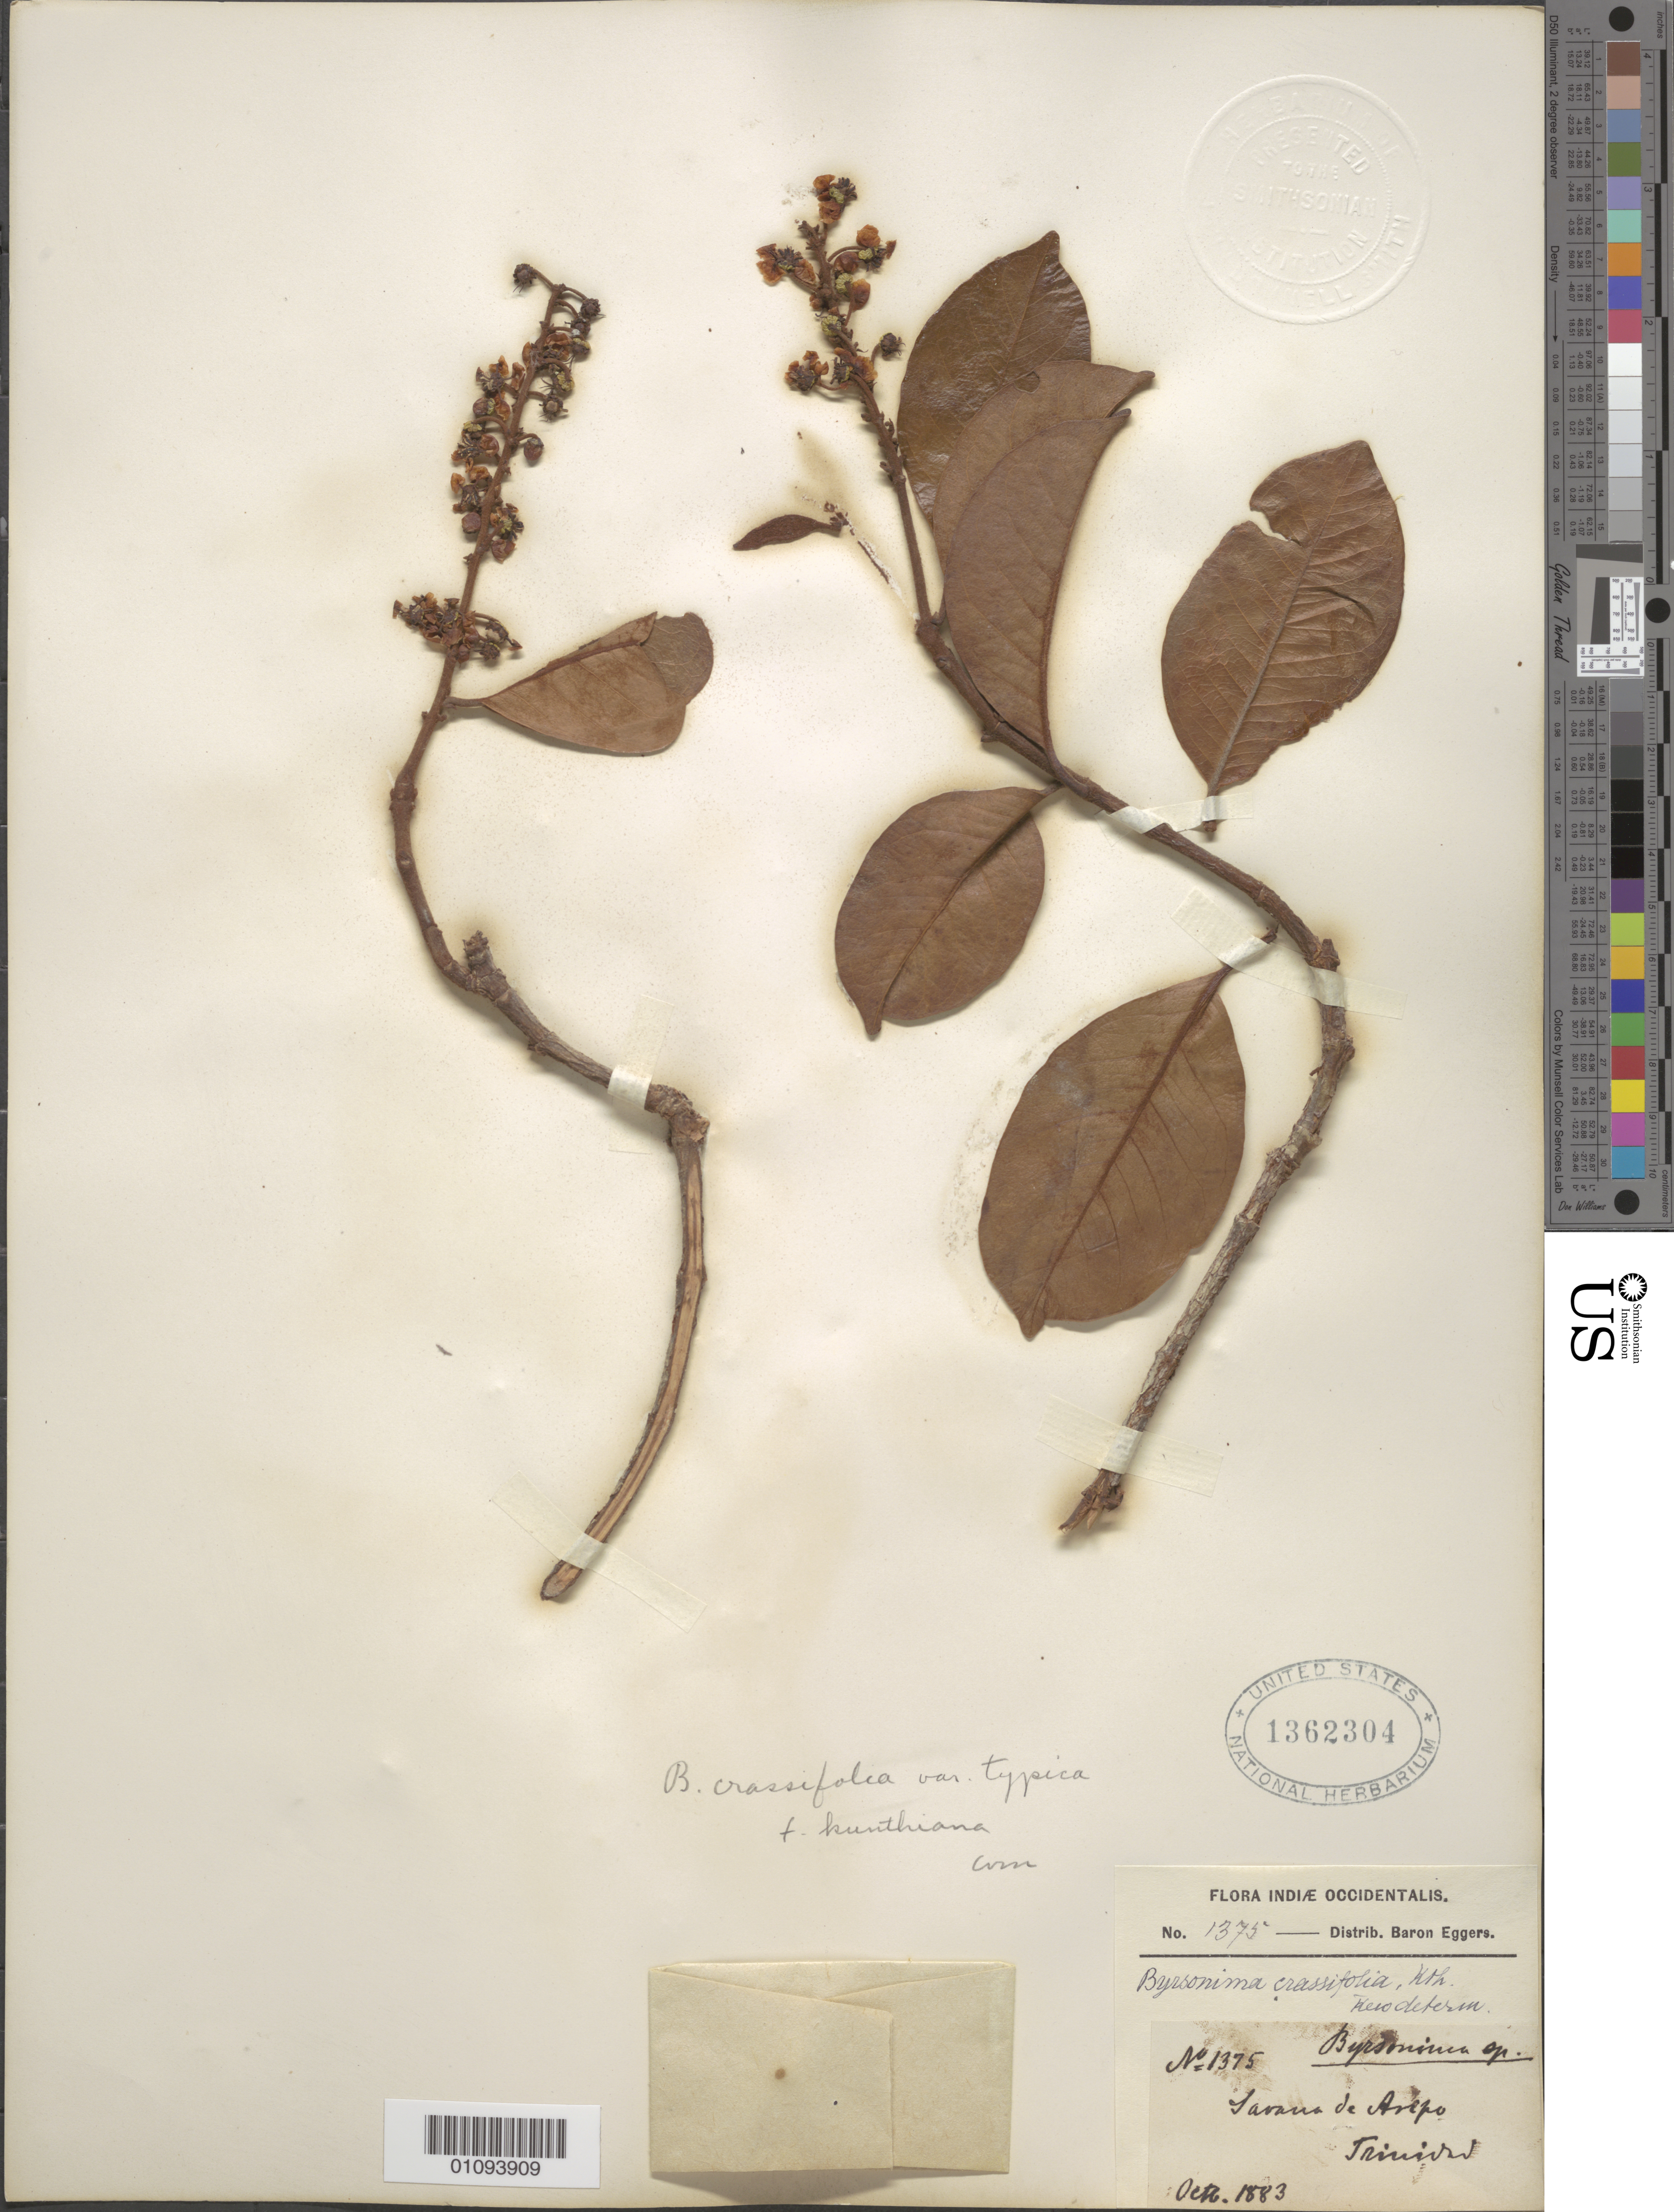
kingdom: Plantae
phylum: Tracheophyta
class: Magnoliopsida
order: Malpighiales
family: Malpighiaceae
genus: Byrsonima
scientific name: Byrsonima crassifolia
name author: (L.) Kunth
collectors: H. F. A. von Eggers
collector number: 1375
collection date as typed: Oct 1883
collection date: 1883-10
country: Trinidad and Tobago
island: Trinidad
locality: Savana de Arepo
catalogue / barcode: US 1362304